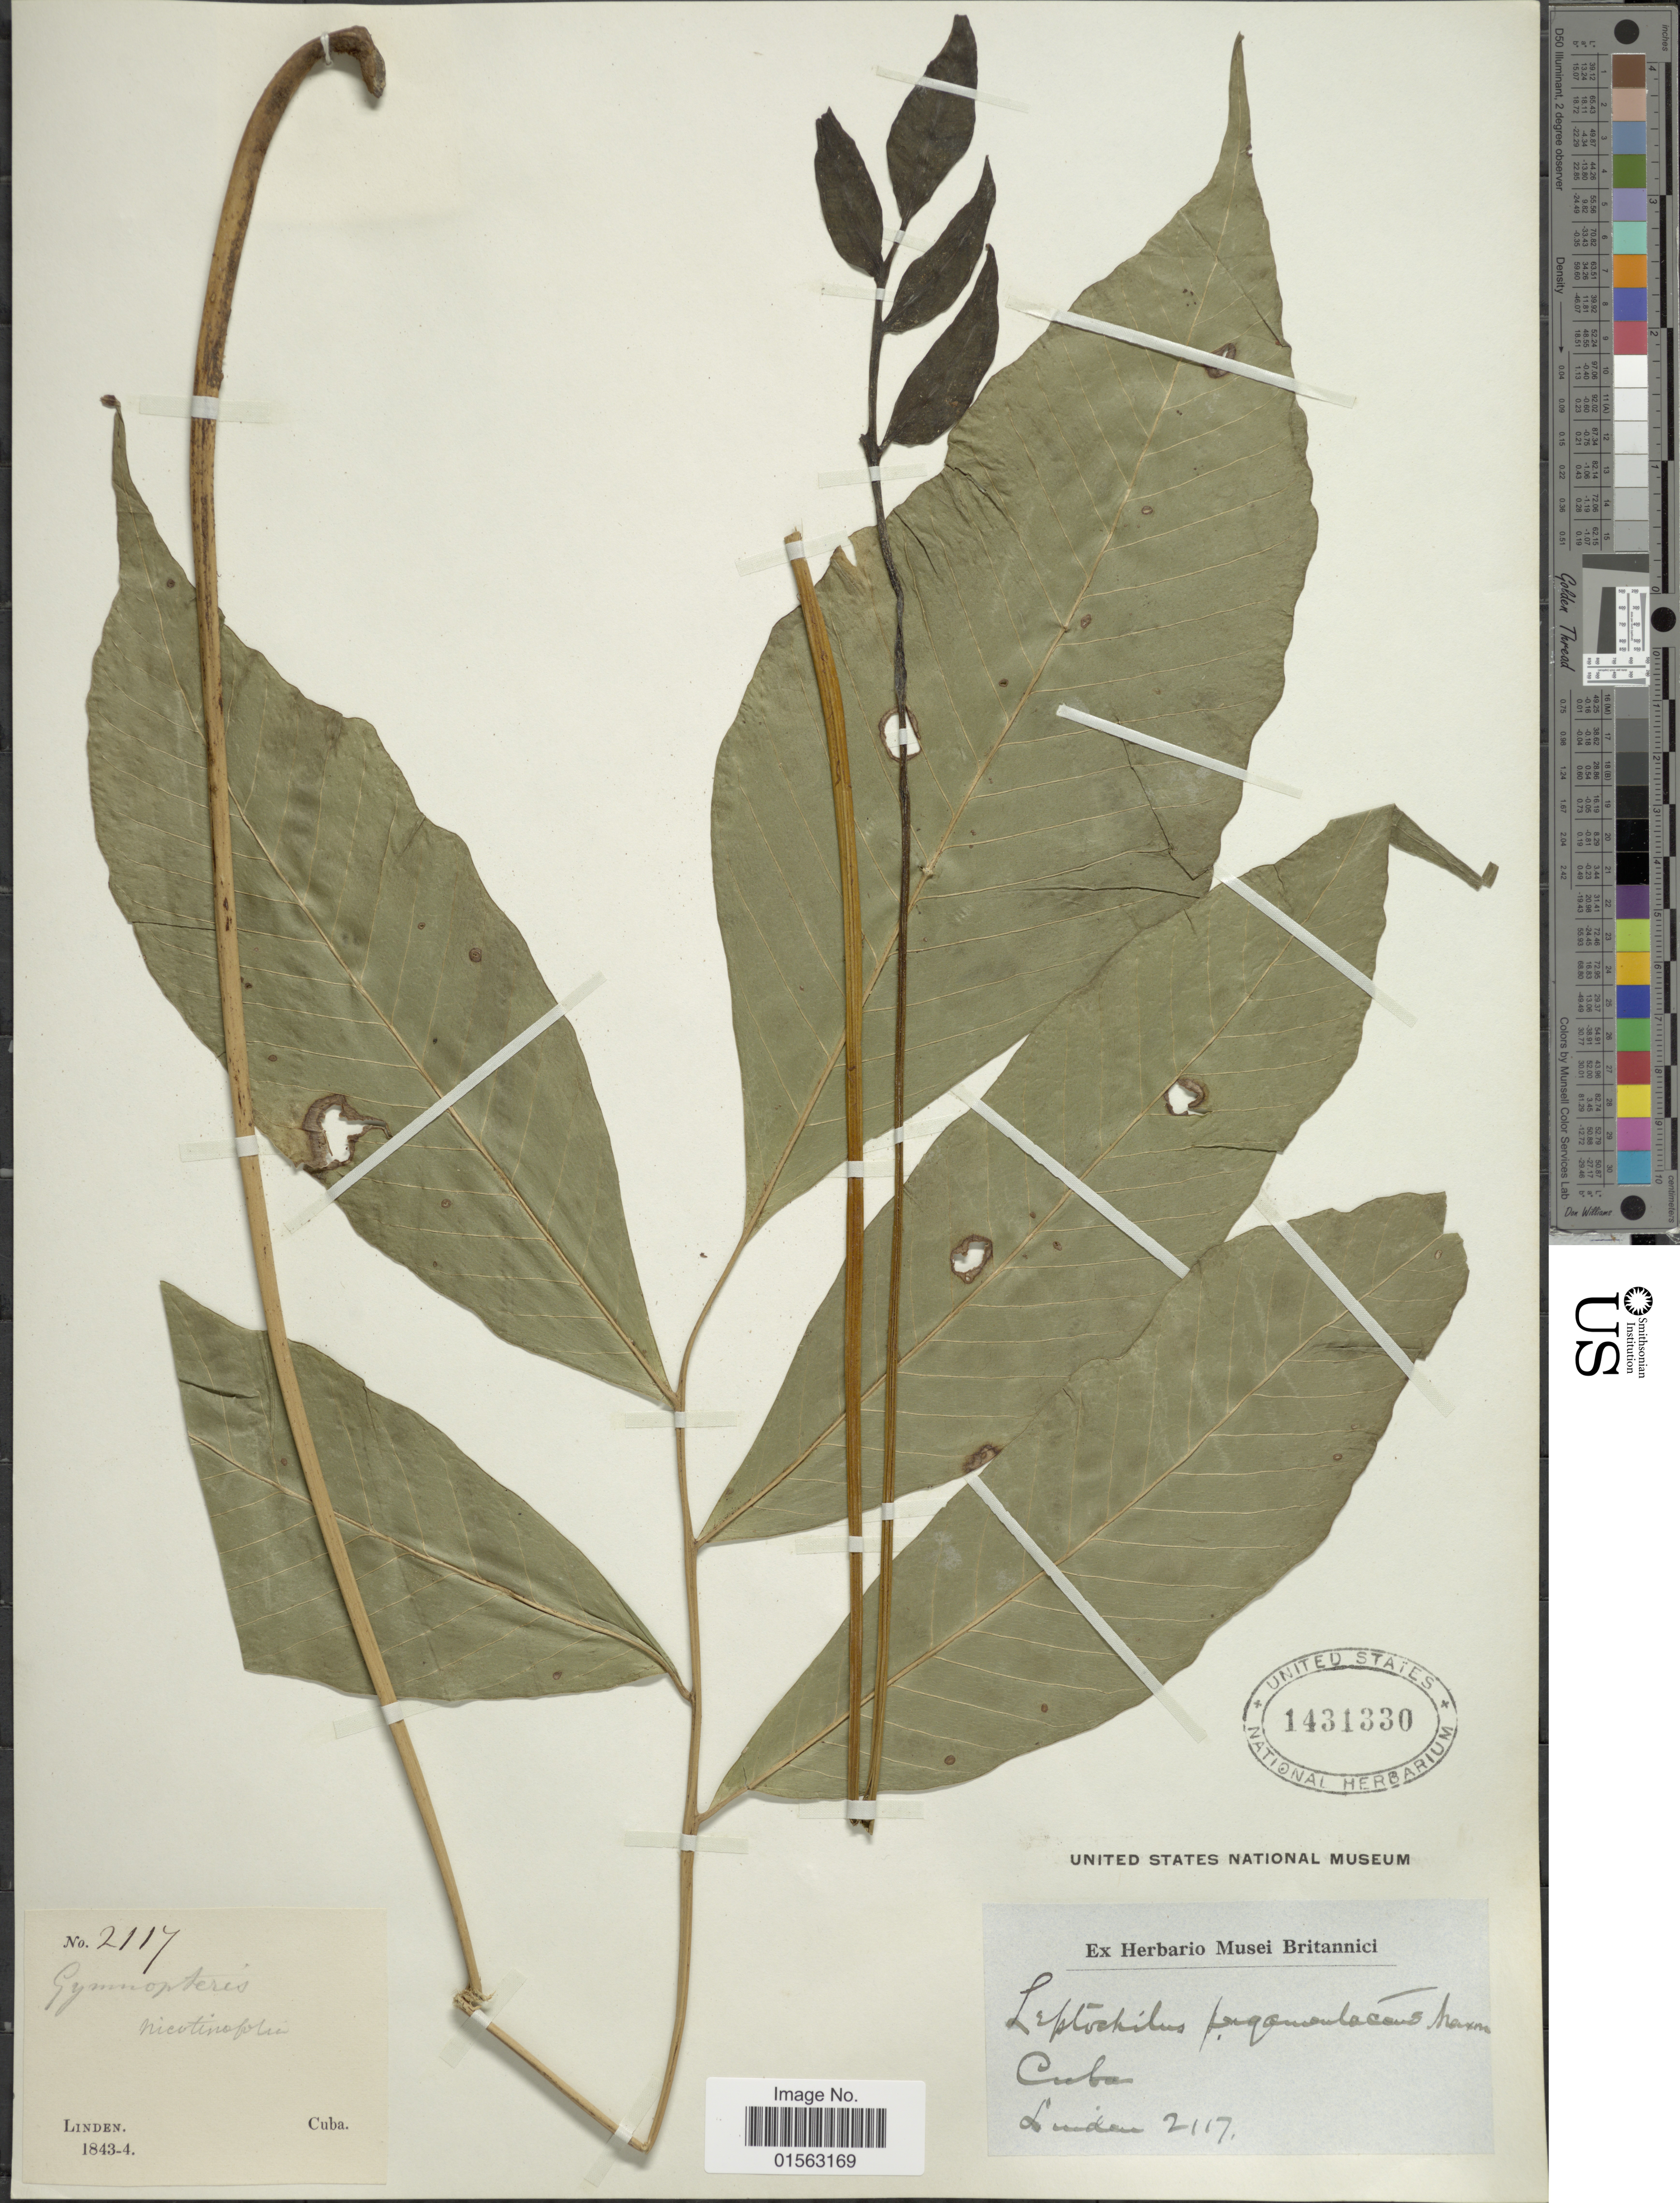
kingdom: Plantae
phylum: Tracheophyta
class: Polypodiopsida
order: Polypodiales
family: Dryopteridaceae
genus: Mickelia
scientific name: Mickelia pergamentacea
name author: (Maxon) R.C. Moran et al.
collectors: -- Linden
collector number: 2117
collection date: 1843/1844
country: Cuba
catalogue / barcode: US 1431330